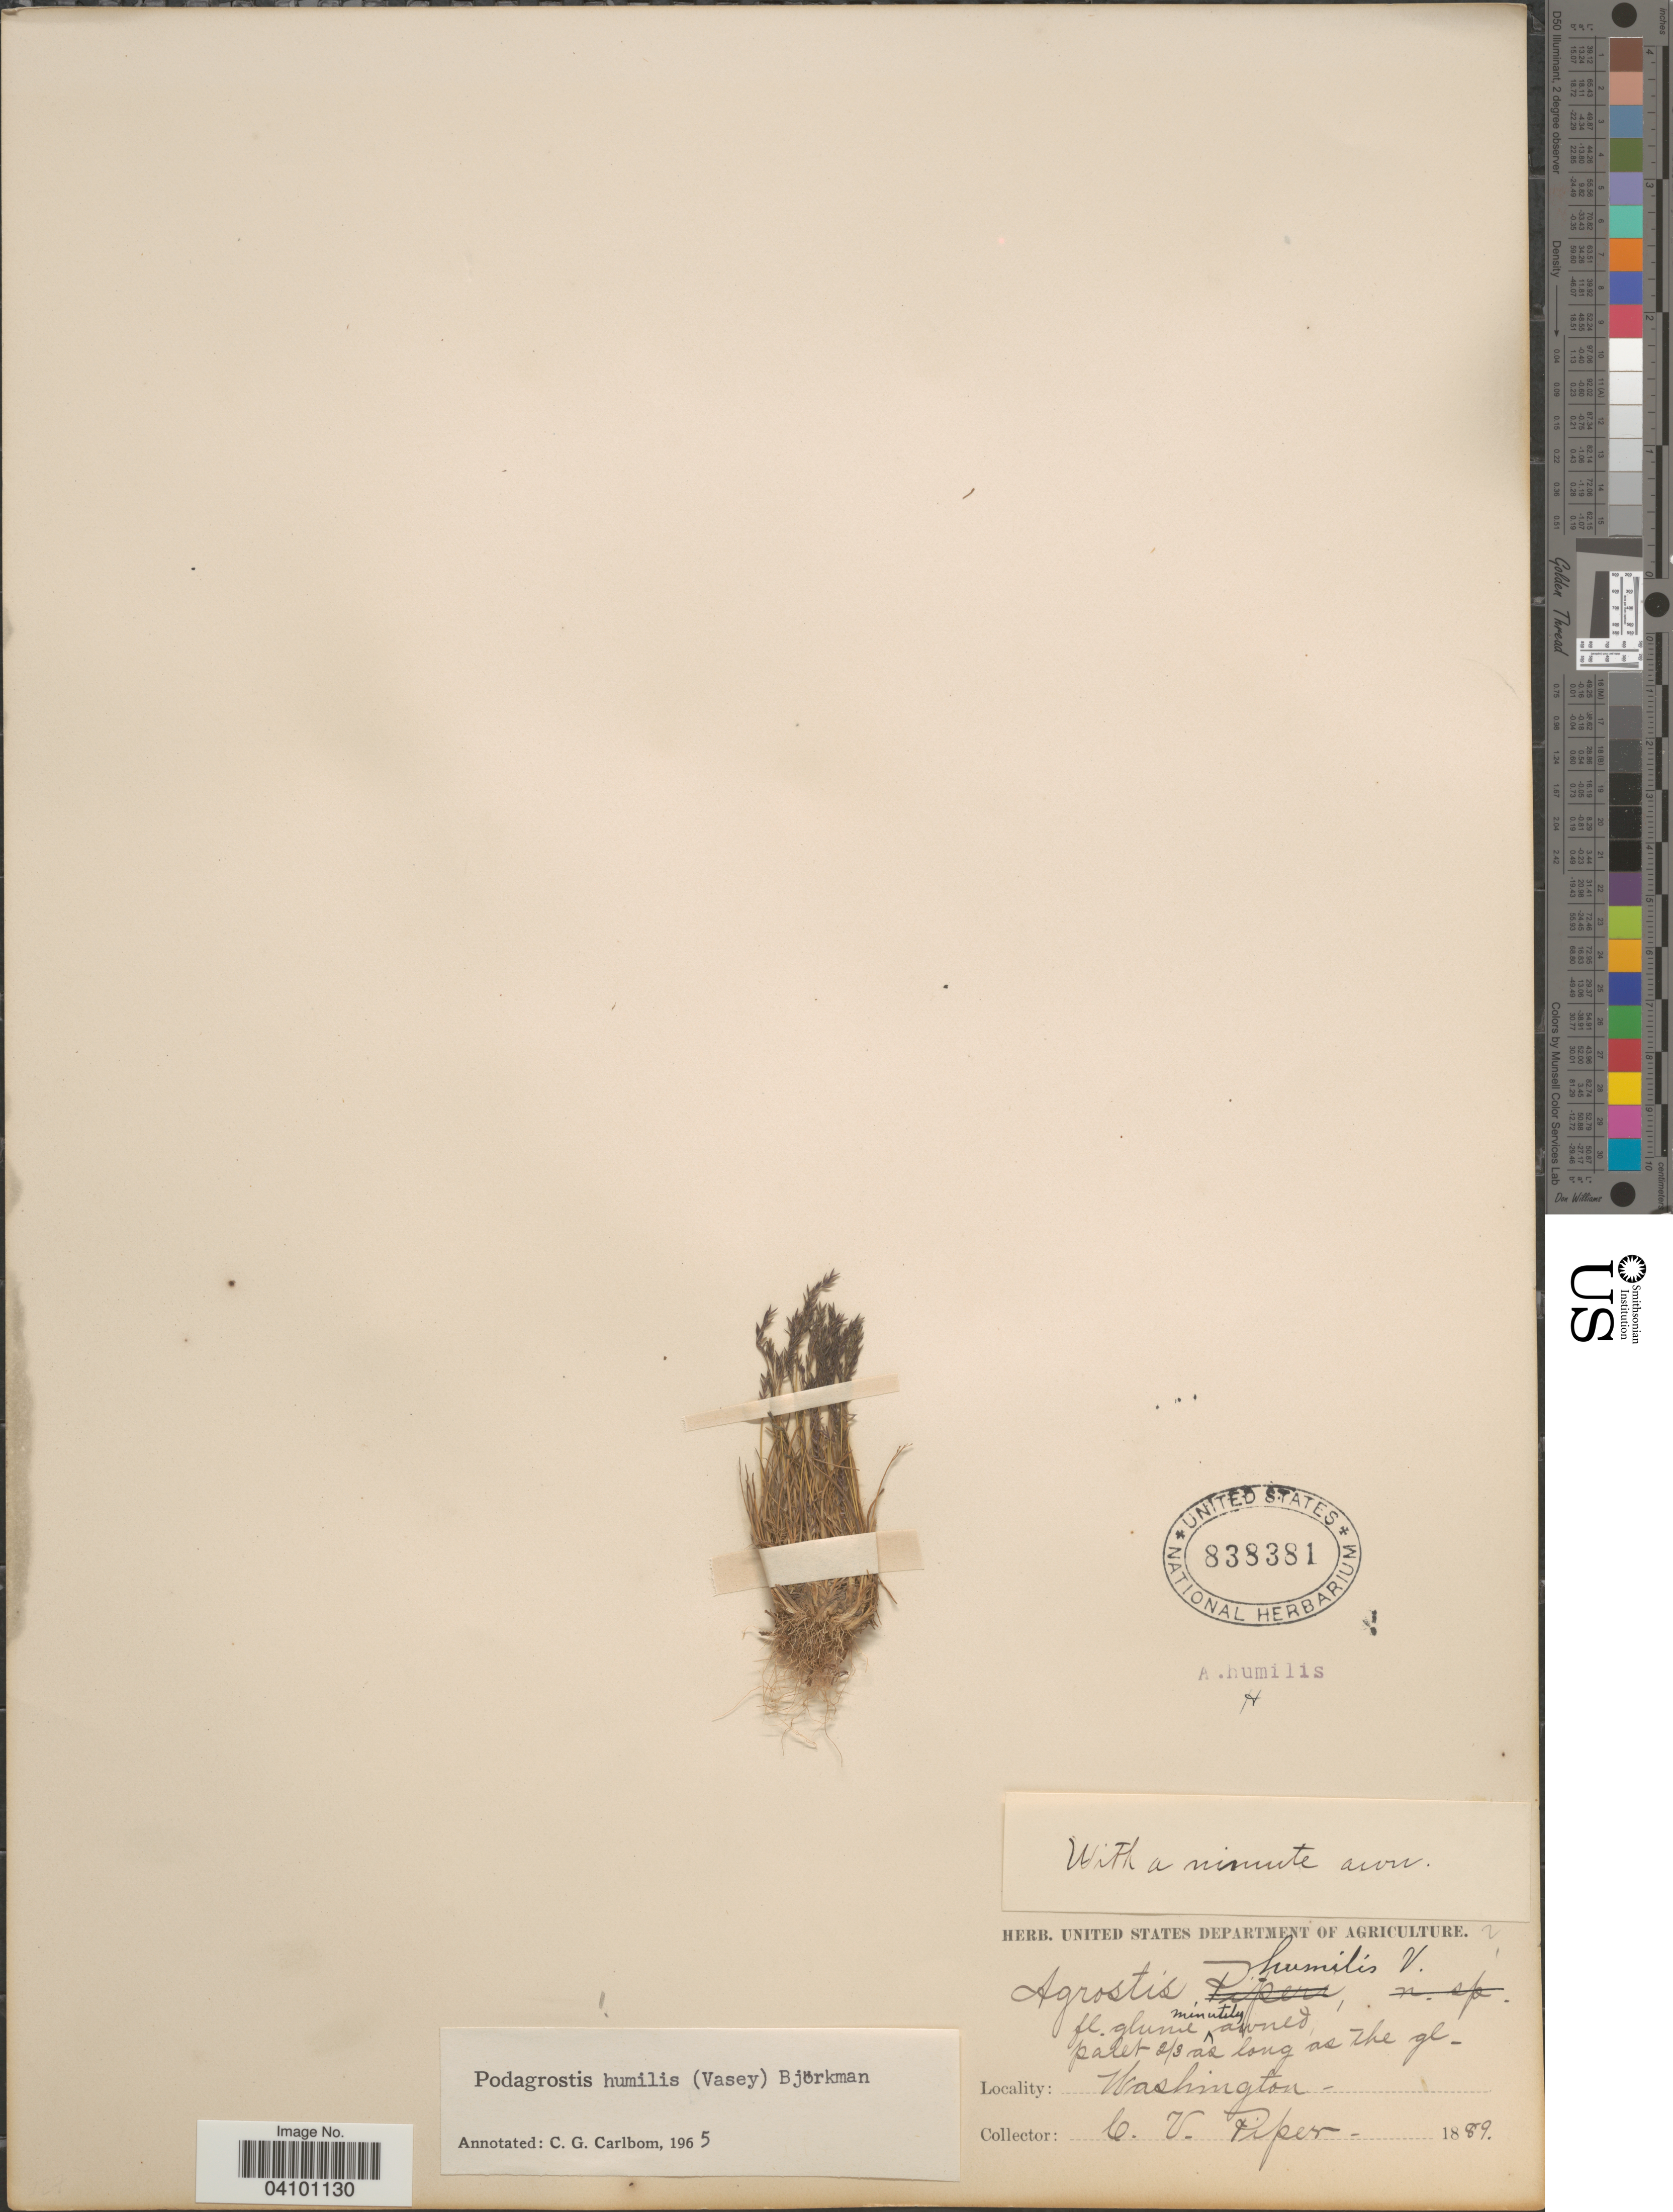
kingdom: Plantae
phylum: Tracheophyta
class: Liliopsida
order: Poales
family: Poaceae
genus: Podagrostis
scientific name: Podagrostis humilis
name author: (Vasey) Björkman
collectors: C. V. Piper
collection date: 1889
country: United States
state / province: Washington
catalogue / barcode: US 838381